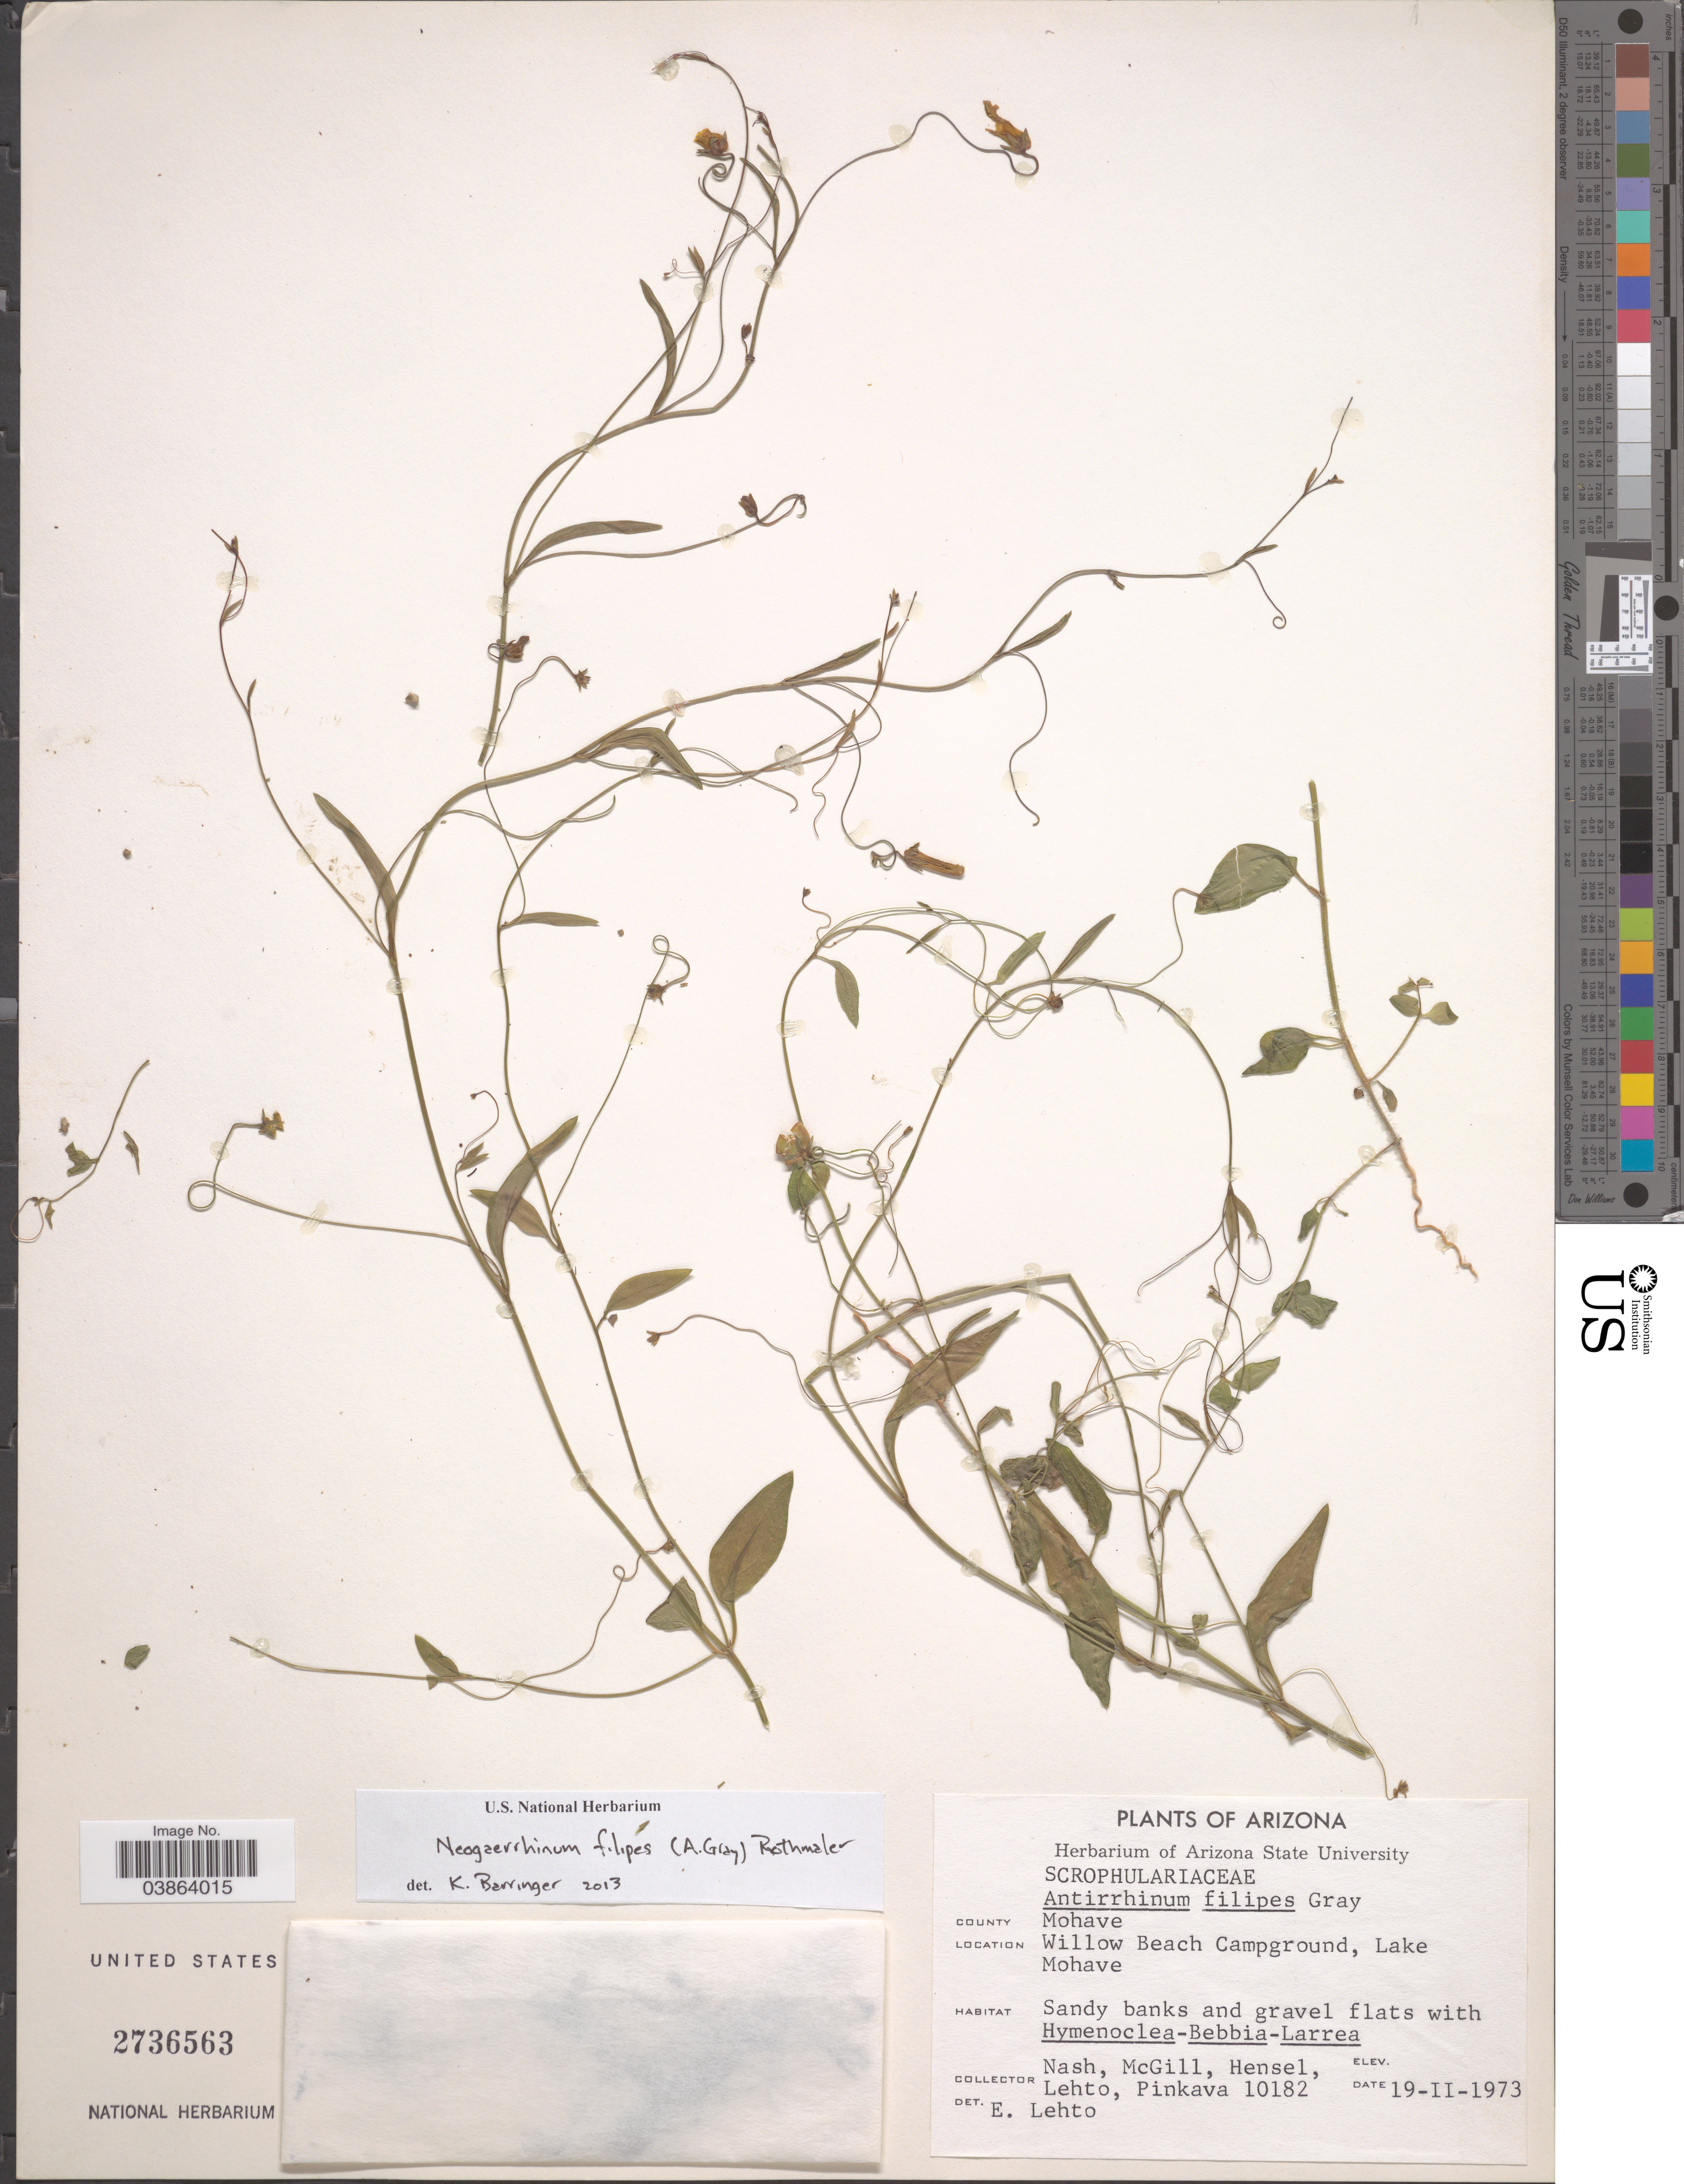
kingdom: Plantae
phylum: Tracheophyta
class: Magnoliopsida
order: Lamiales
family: Plantaginaceae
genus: Neogaerrhinum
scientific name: Neogaerrhinum filipes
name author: (A. Gray) Rothm.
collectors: -- Nash, -. McGill, -. Hensel, -. Lehto & -. Pinkava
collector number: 10182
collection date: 1973-02-19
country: United States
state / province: Arizona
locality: County Mohave. Willow Beach Campground, Lake Mohave.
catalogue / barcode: US 2736563